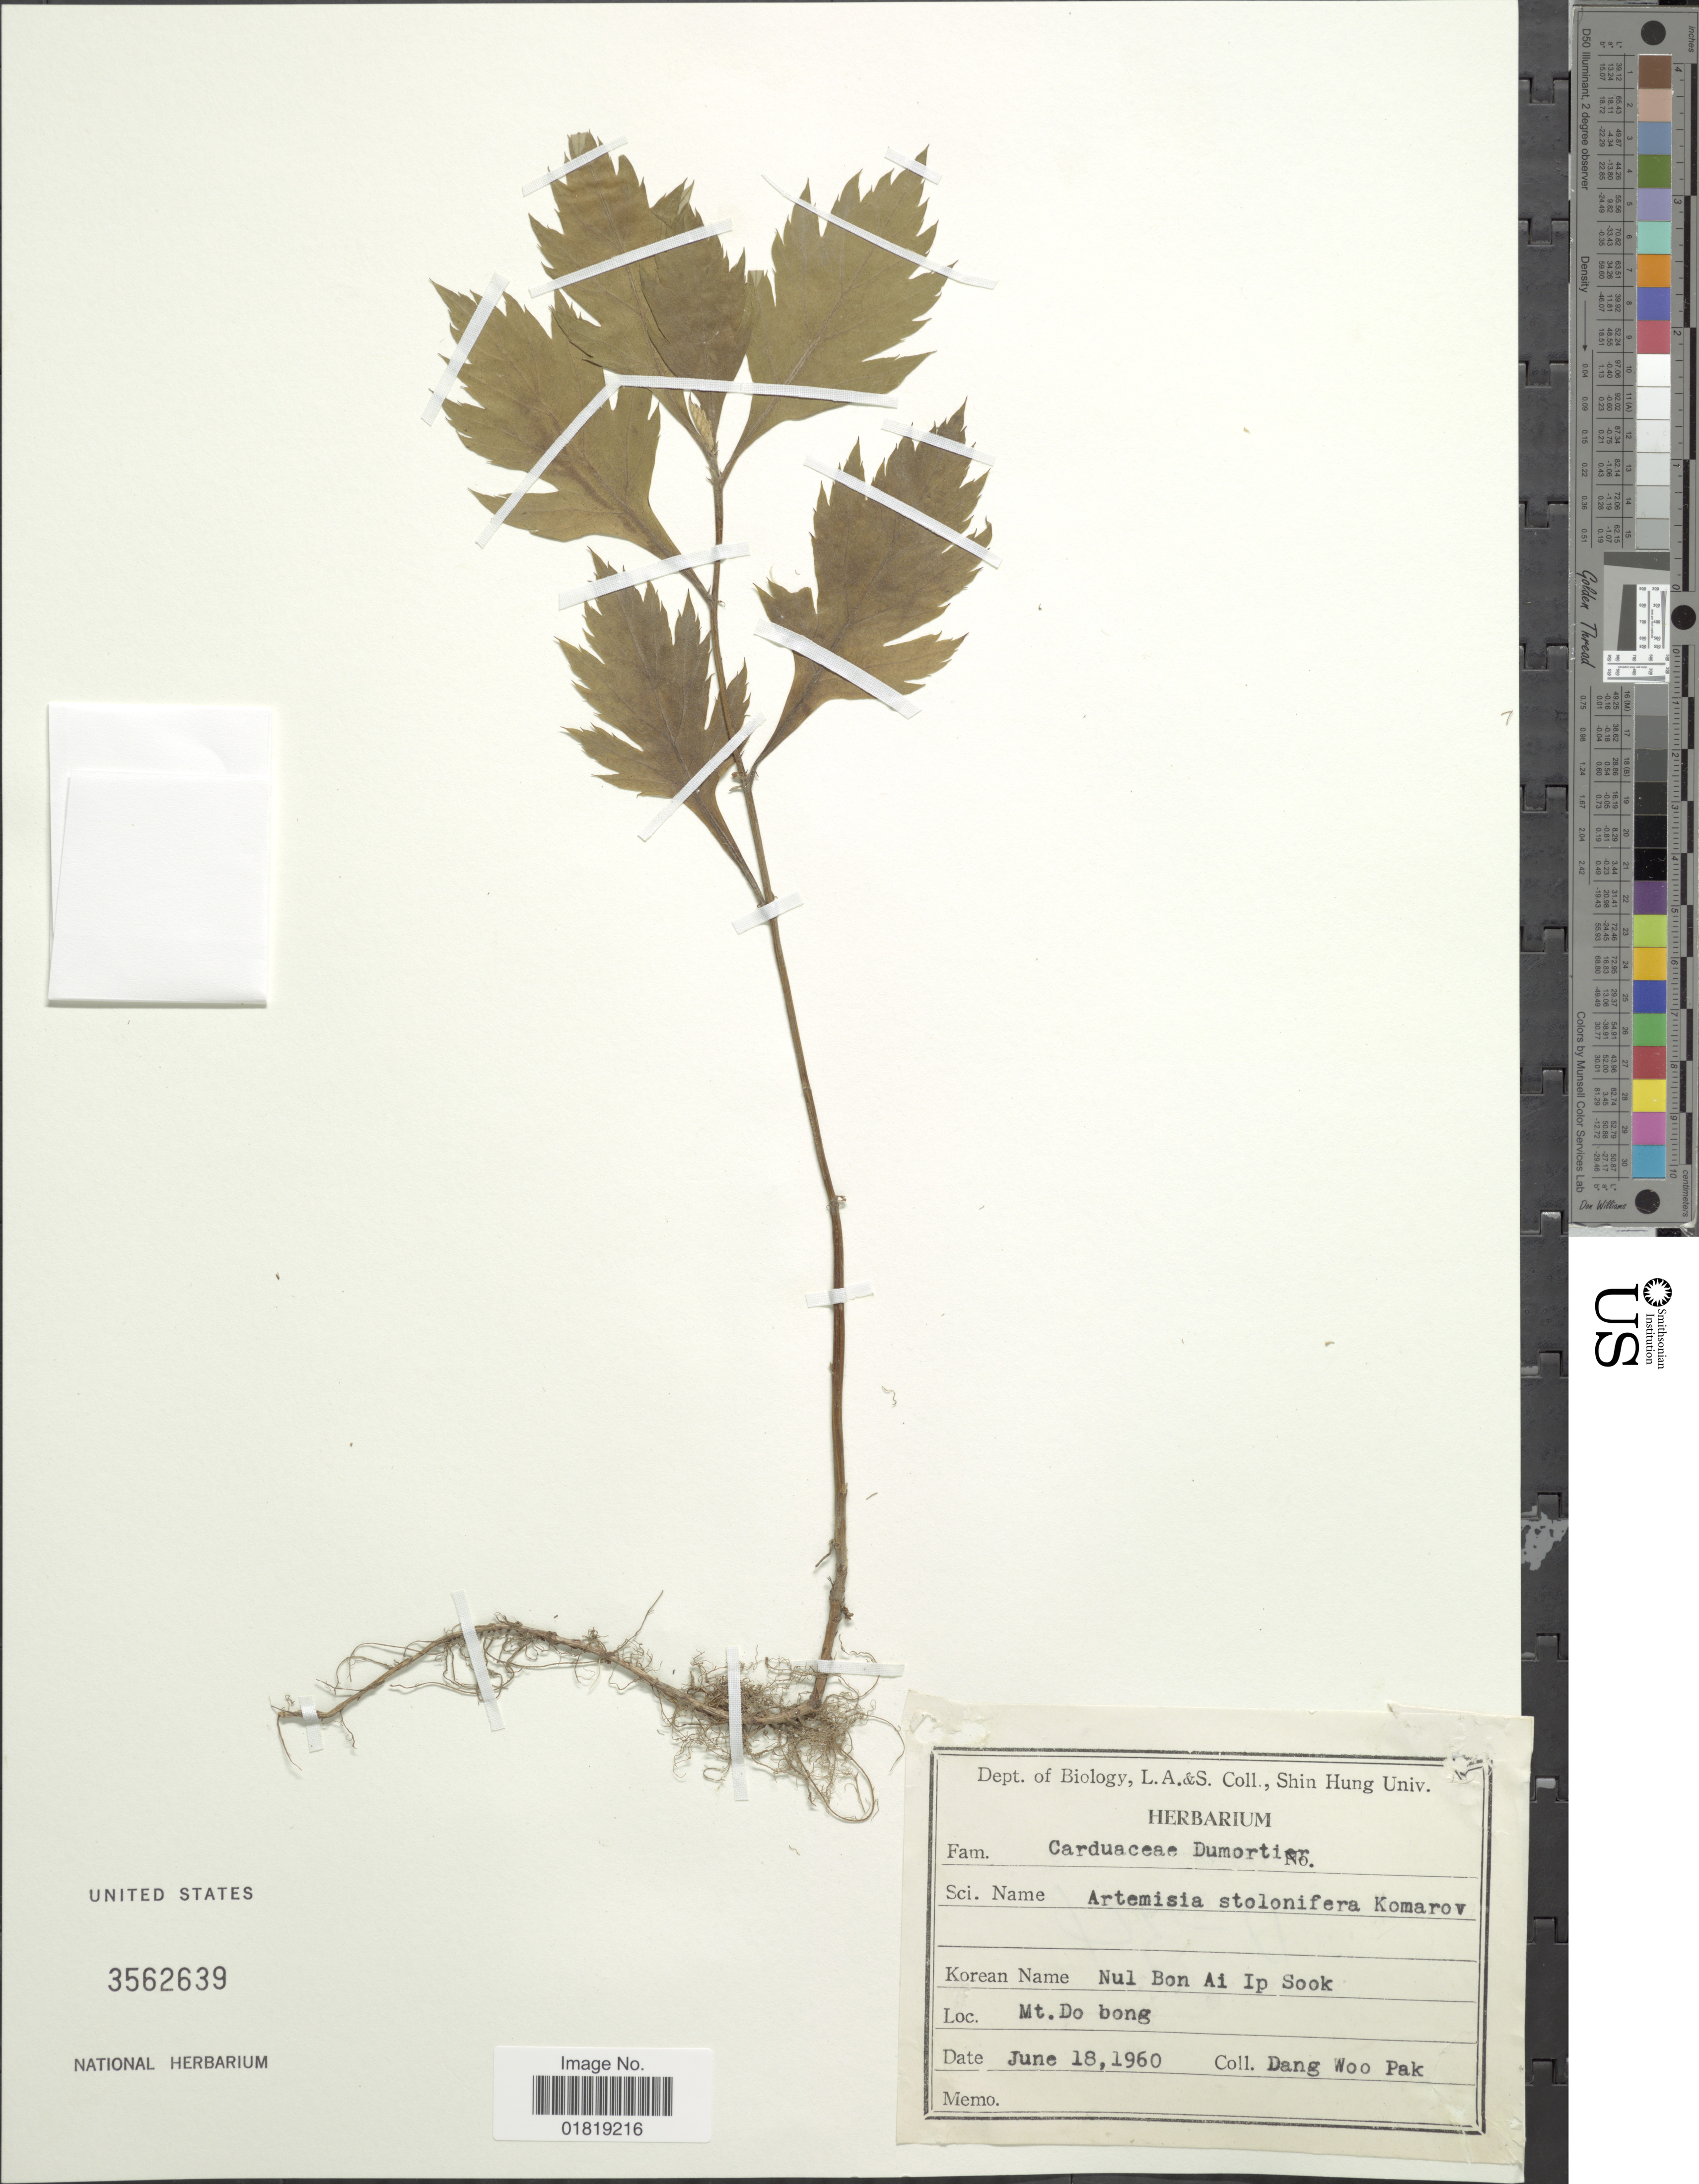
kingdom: Plantae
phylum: Tracheophyta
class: Magnoliopsida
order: Asterales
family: Asteraceae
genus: Artemisia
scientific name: Artemisia stolonifera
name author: Kom.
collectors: D. Pak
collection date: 1960-06-18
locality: Mt. Do bong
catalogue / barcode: US 3562639